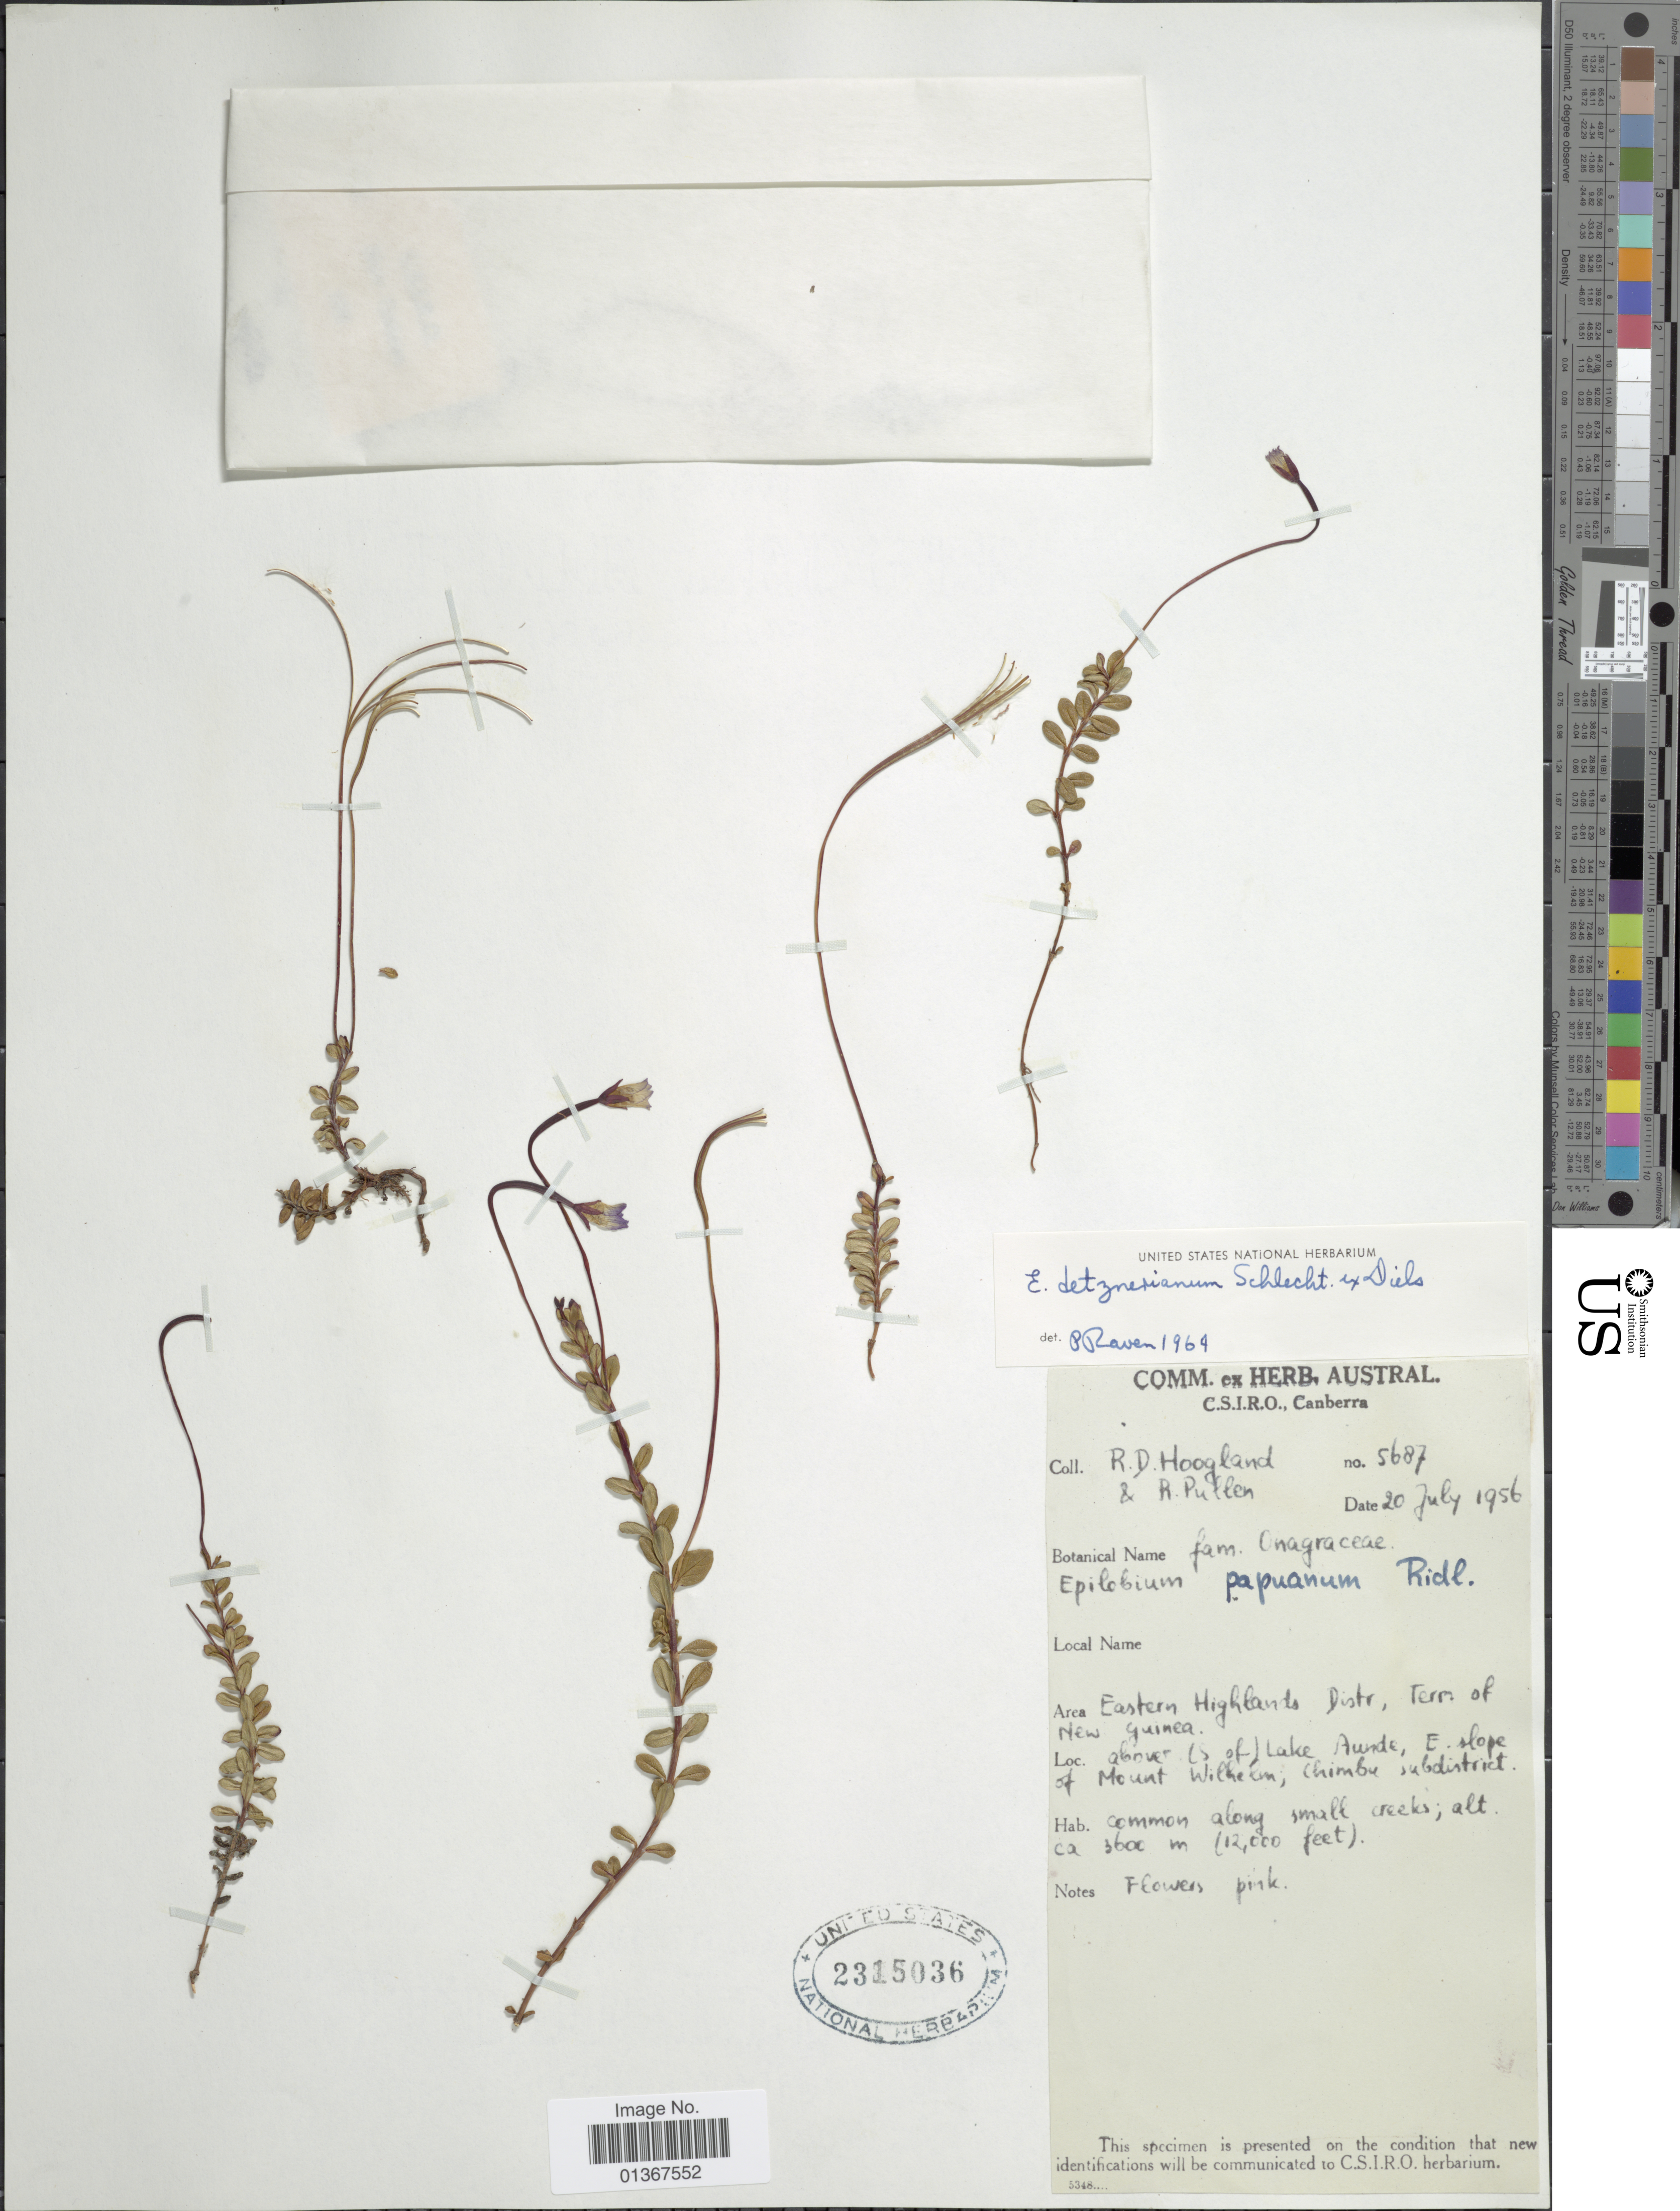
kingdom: Plantae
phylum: Tracheophyta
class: Magnoliopsida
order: Myrtales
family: Onagraceae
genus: Epilobium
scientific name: Epilobium detzneranum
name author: Schltr. ex Diels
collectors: R. D. Hoogland & R. Pullen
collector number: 5687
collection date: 1956-07-20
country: Papua New Guinea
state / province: Chimbu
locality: Eatsern Highlands Distr, Terr. of New Guinea. Above (S of) Lake Aunde, E. slope of Mount Wilhelm.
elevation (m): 3658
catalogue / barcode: US 2315036